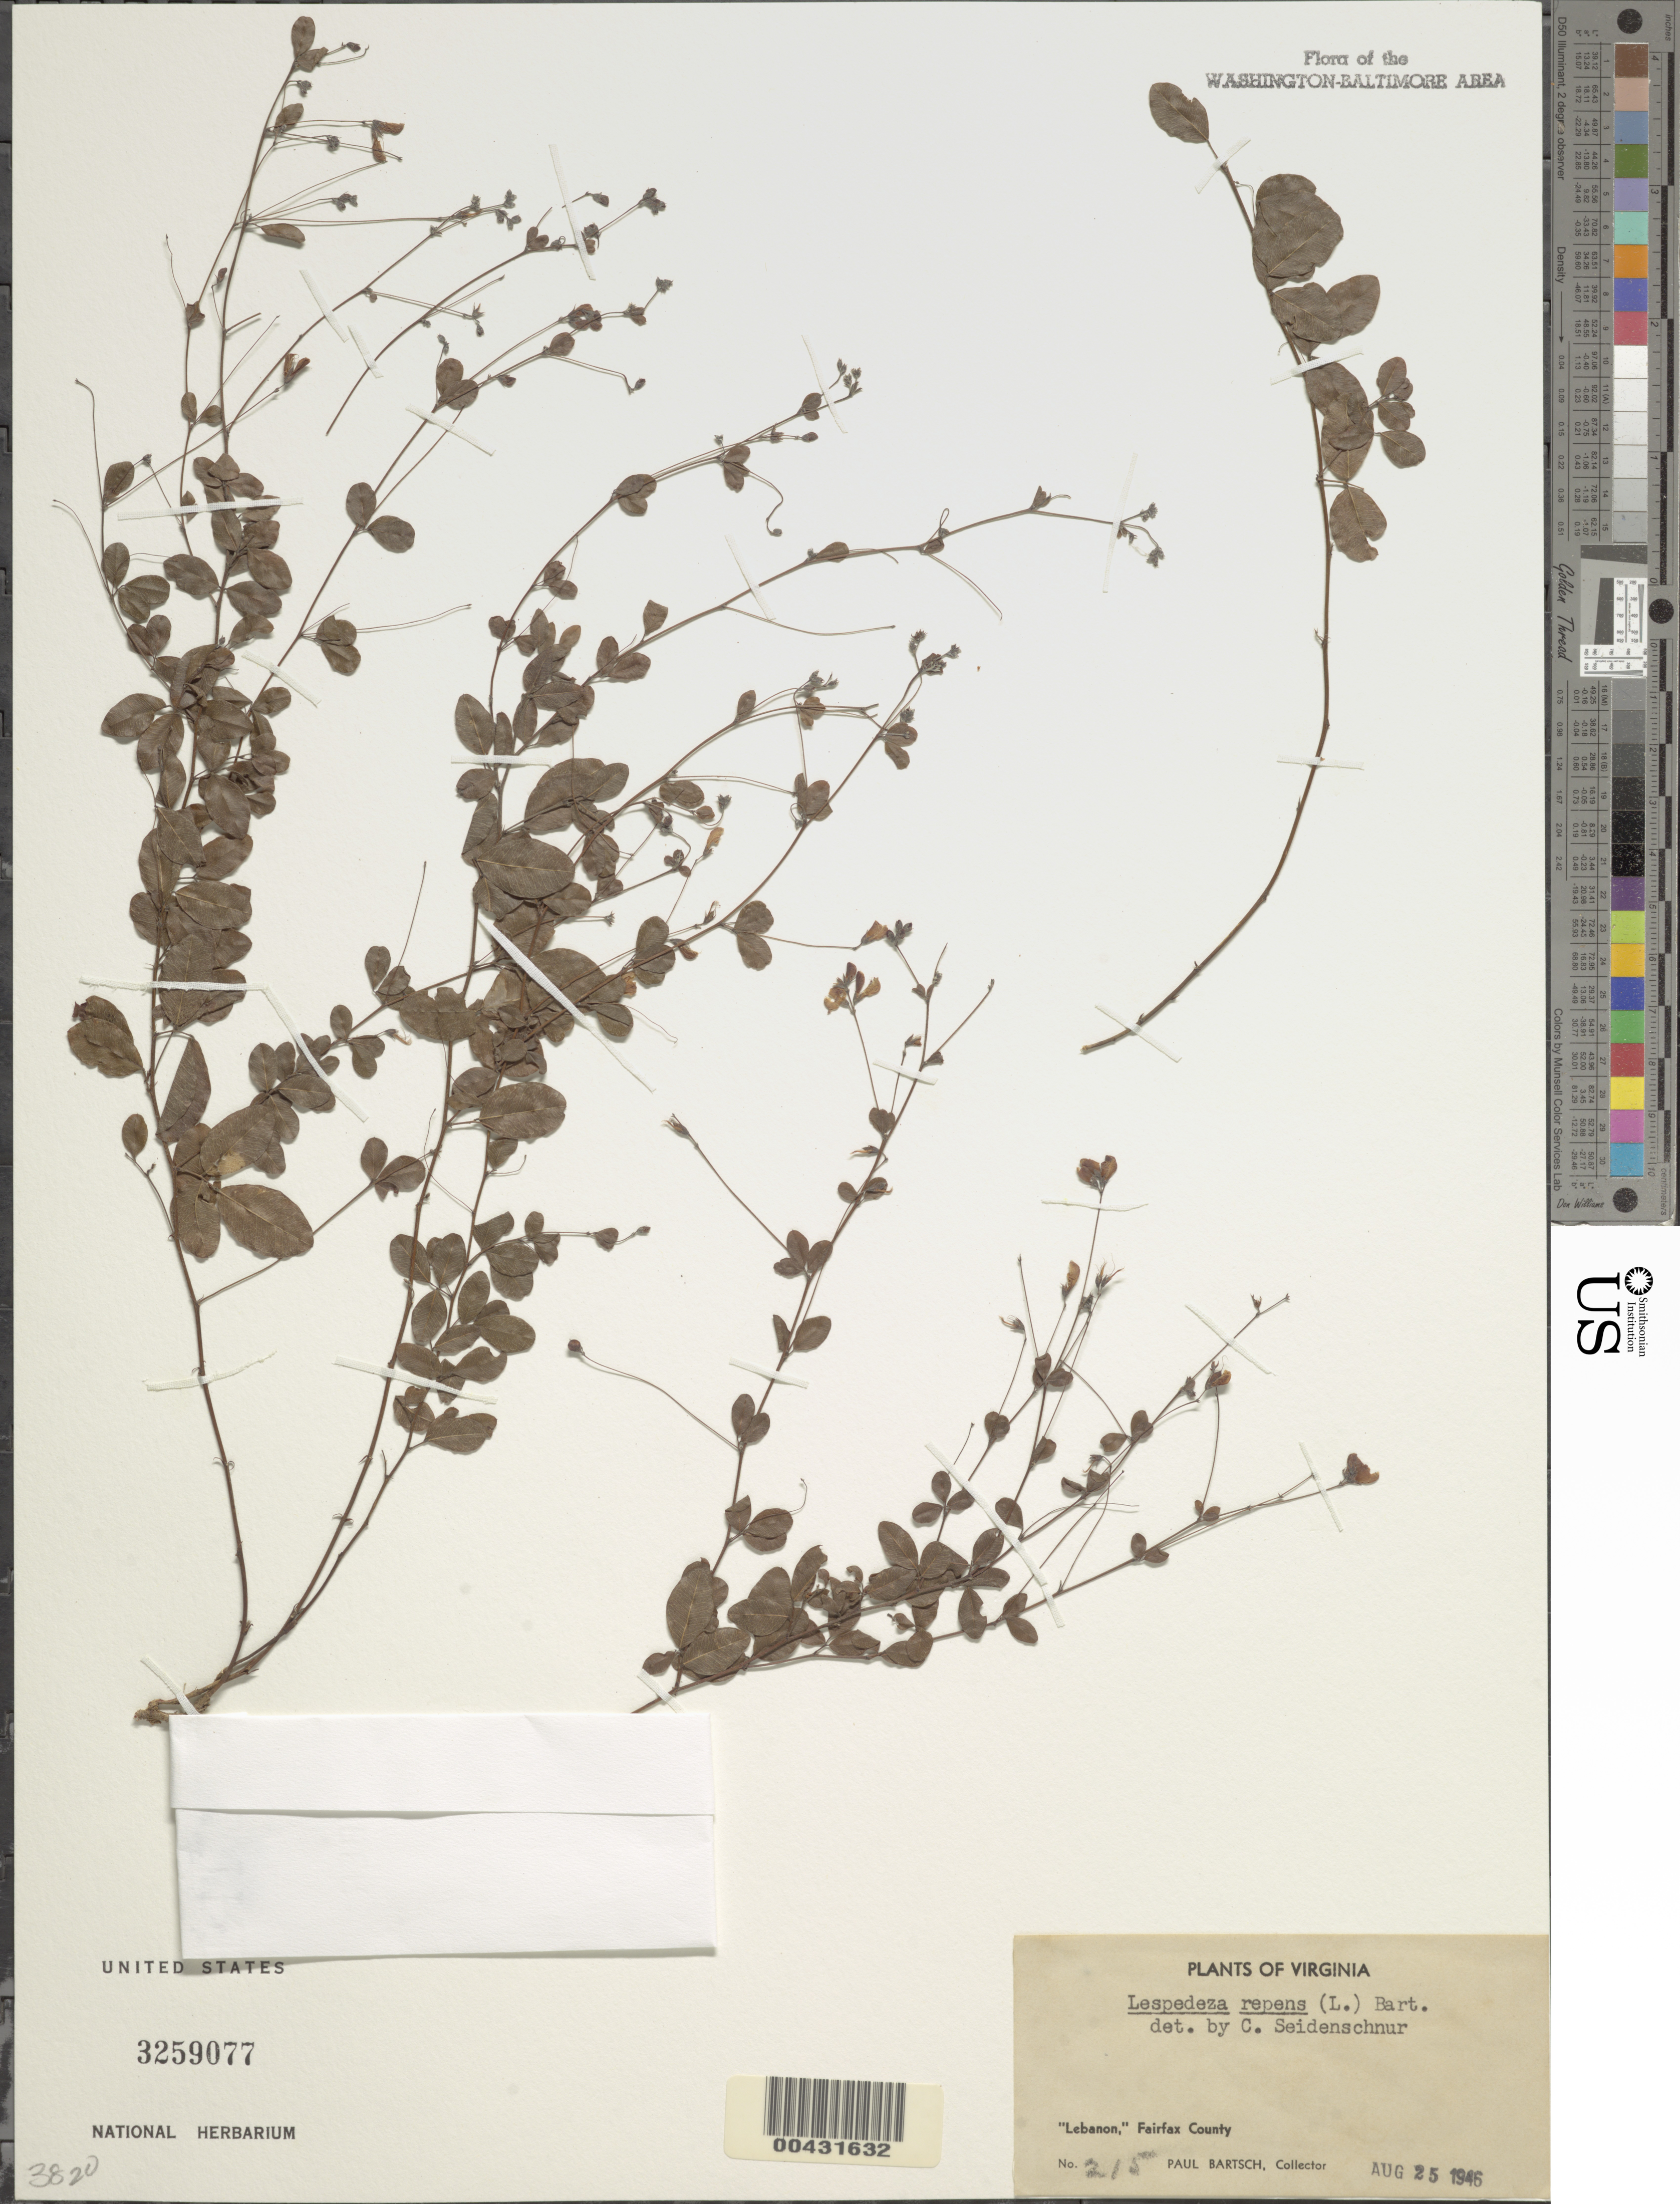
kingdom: Plantae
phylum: Tracheophyta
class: Magnoliopsida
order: Fabales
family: Fabaceae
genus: Lespedeza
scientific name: Lespedeza repens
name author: (L.) W.P.C. Barton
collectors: P. Bartsch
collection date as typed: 20 Aug 1910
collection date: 1910-08-20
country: United States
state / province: Virginia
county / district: Fairfax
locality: Lebanon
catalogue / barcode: US 3259077